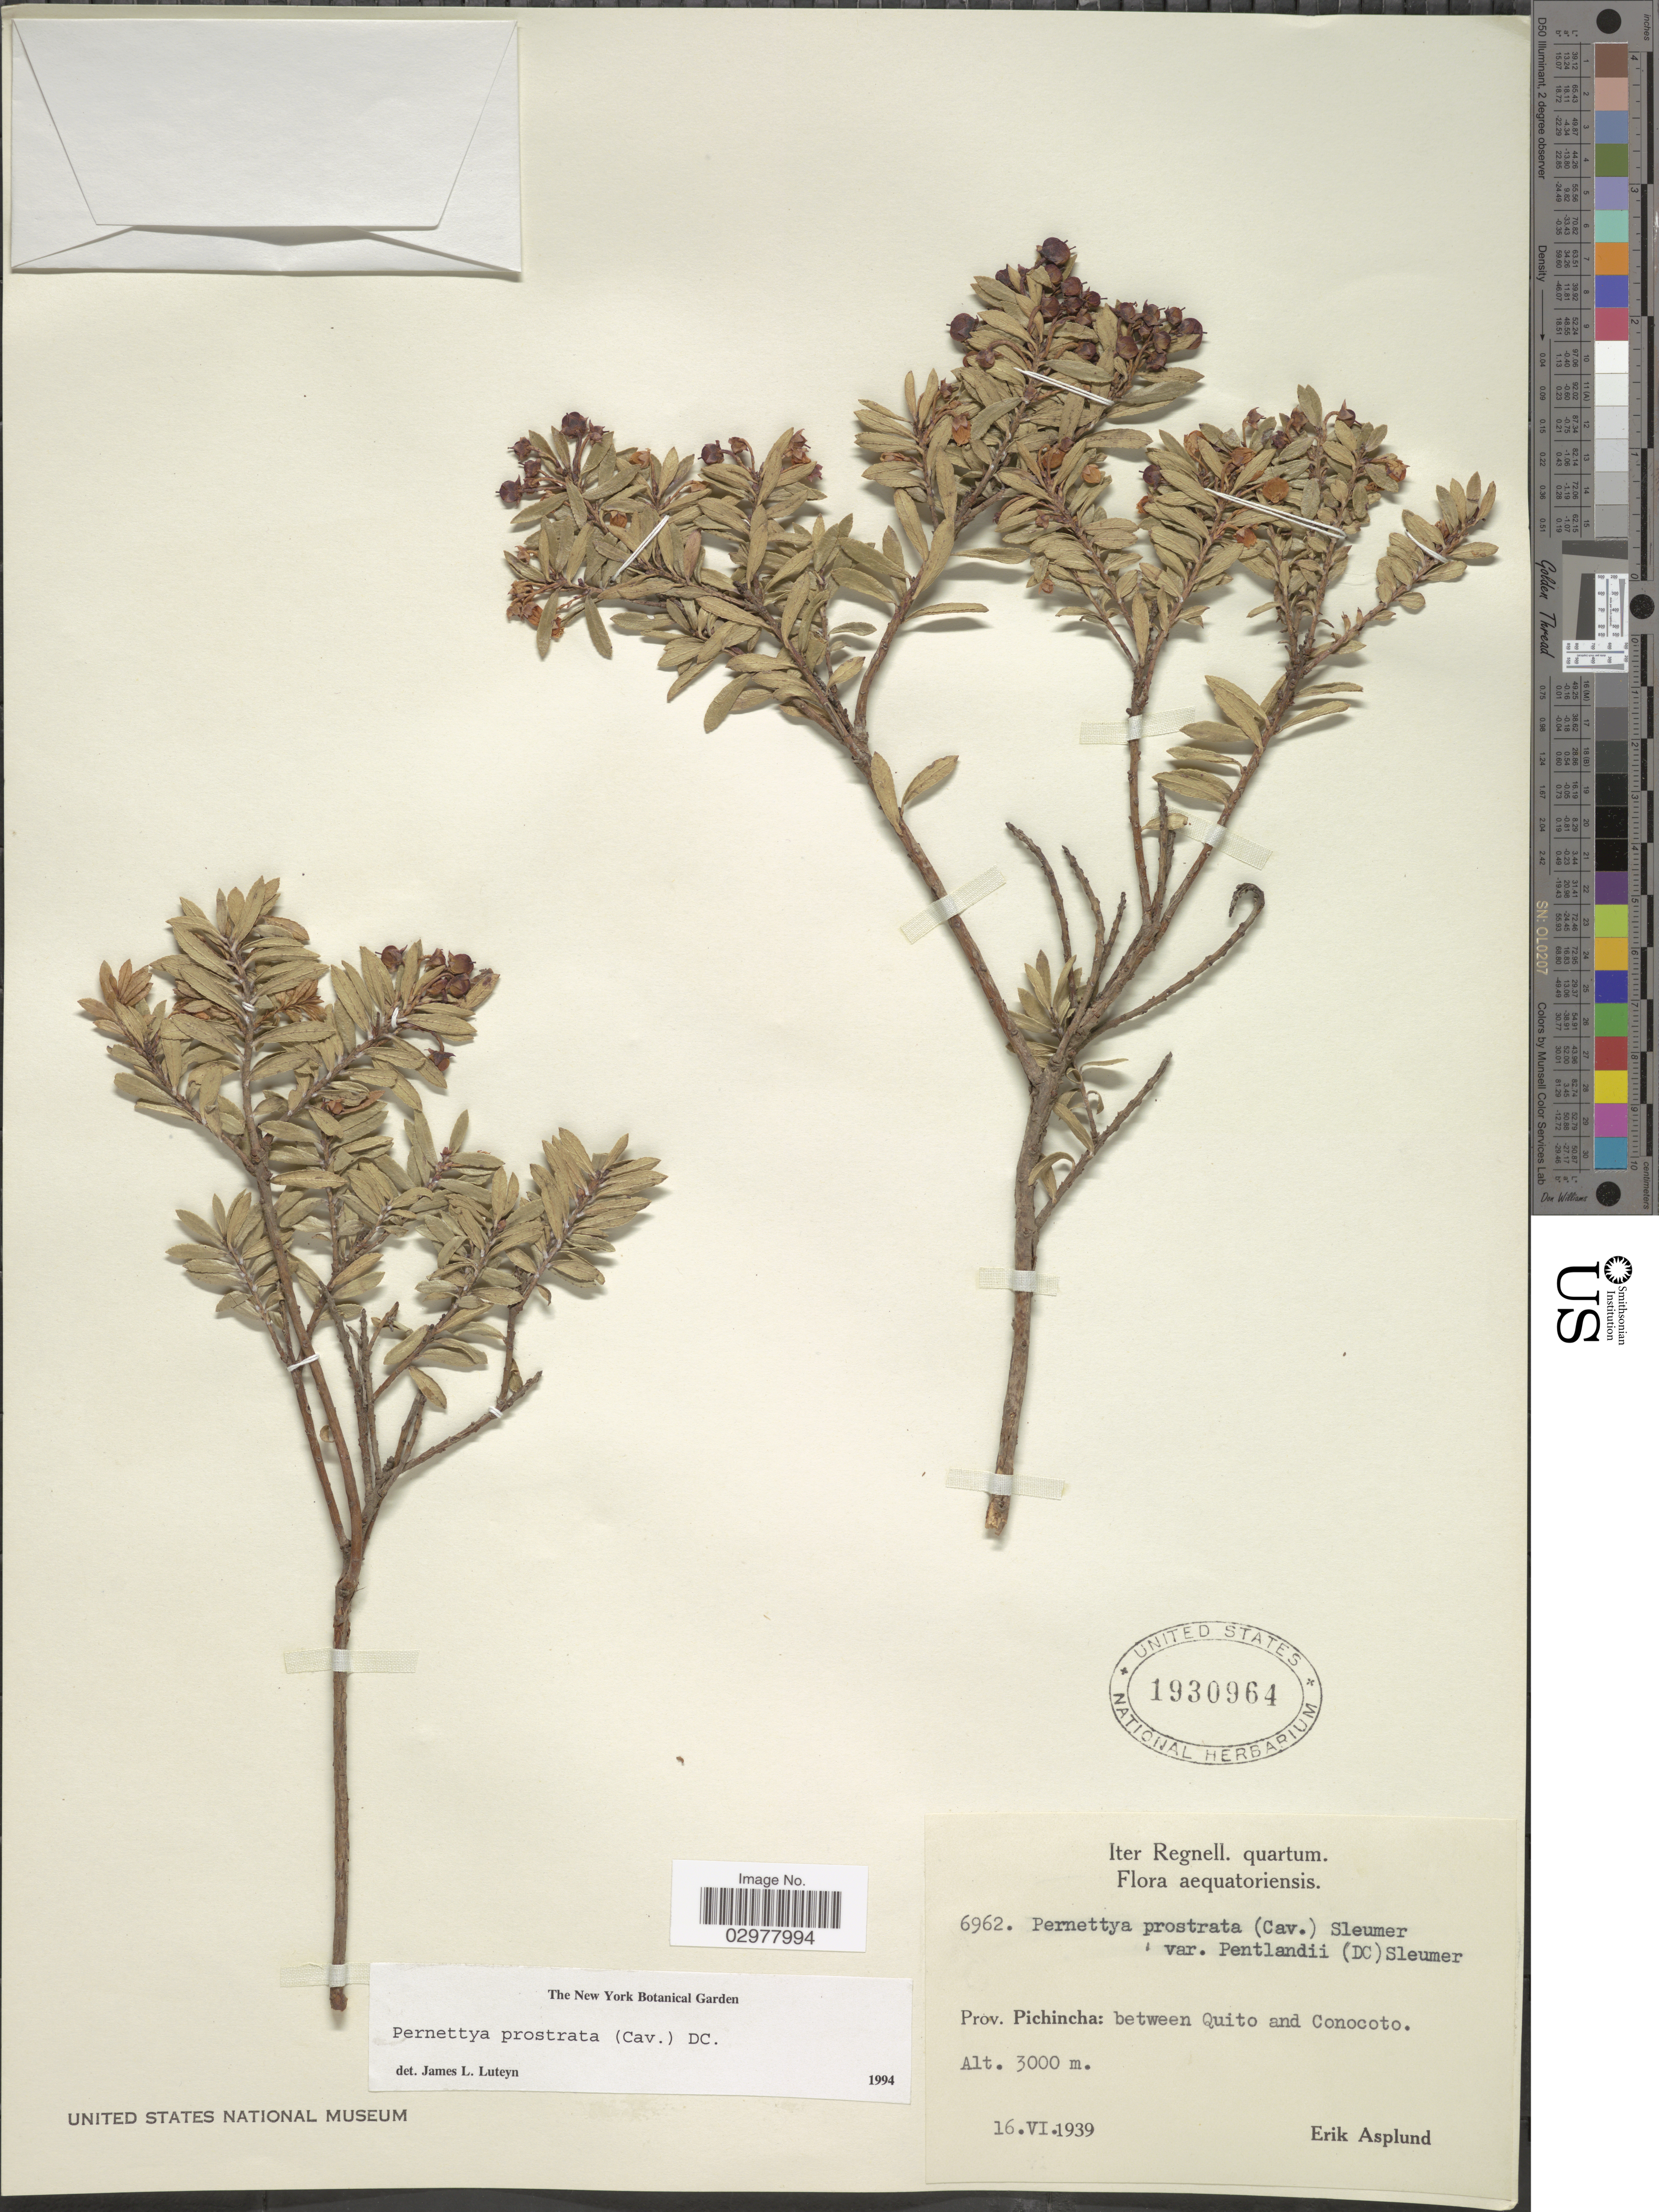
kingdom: Plantae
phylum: Tracheophyta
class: Magnoliopsida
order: Ericales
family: Ericaceae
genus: Pernettya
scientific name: Pernettya prostrata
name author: (Cav.) DC.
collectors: E. Asplund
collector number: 6962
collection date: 1939-06-16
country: Ecuador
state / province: Pichincha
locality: Between Quito and Conocoto.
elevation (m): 3000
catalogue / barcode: US 1930964